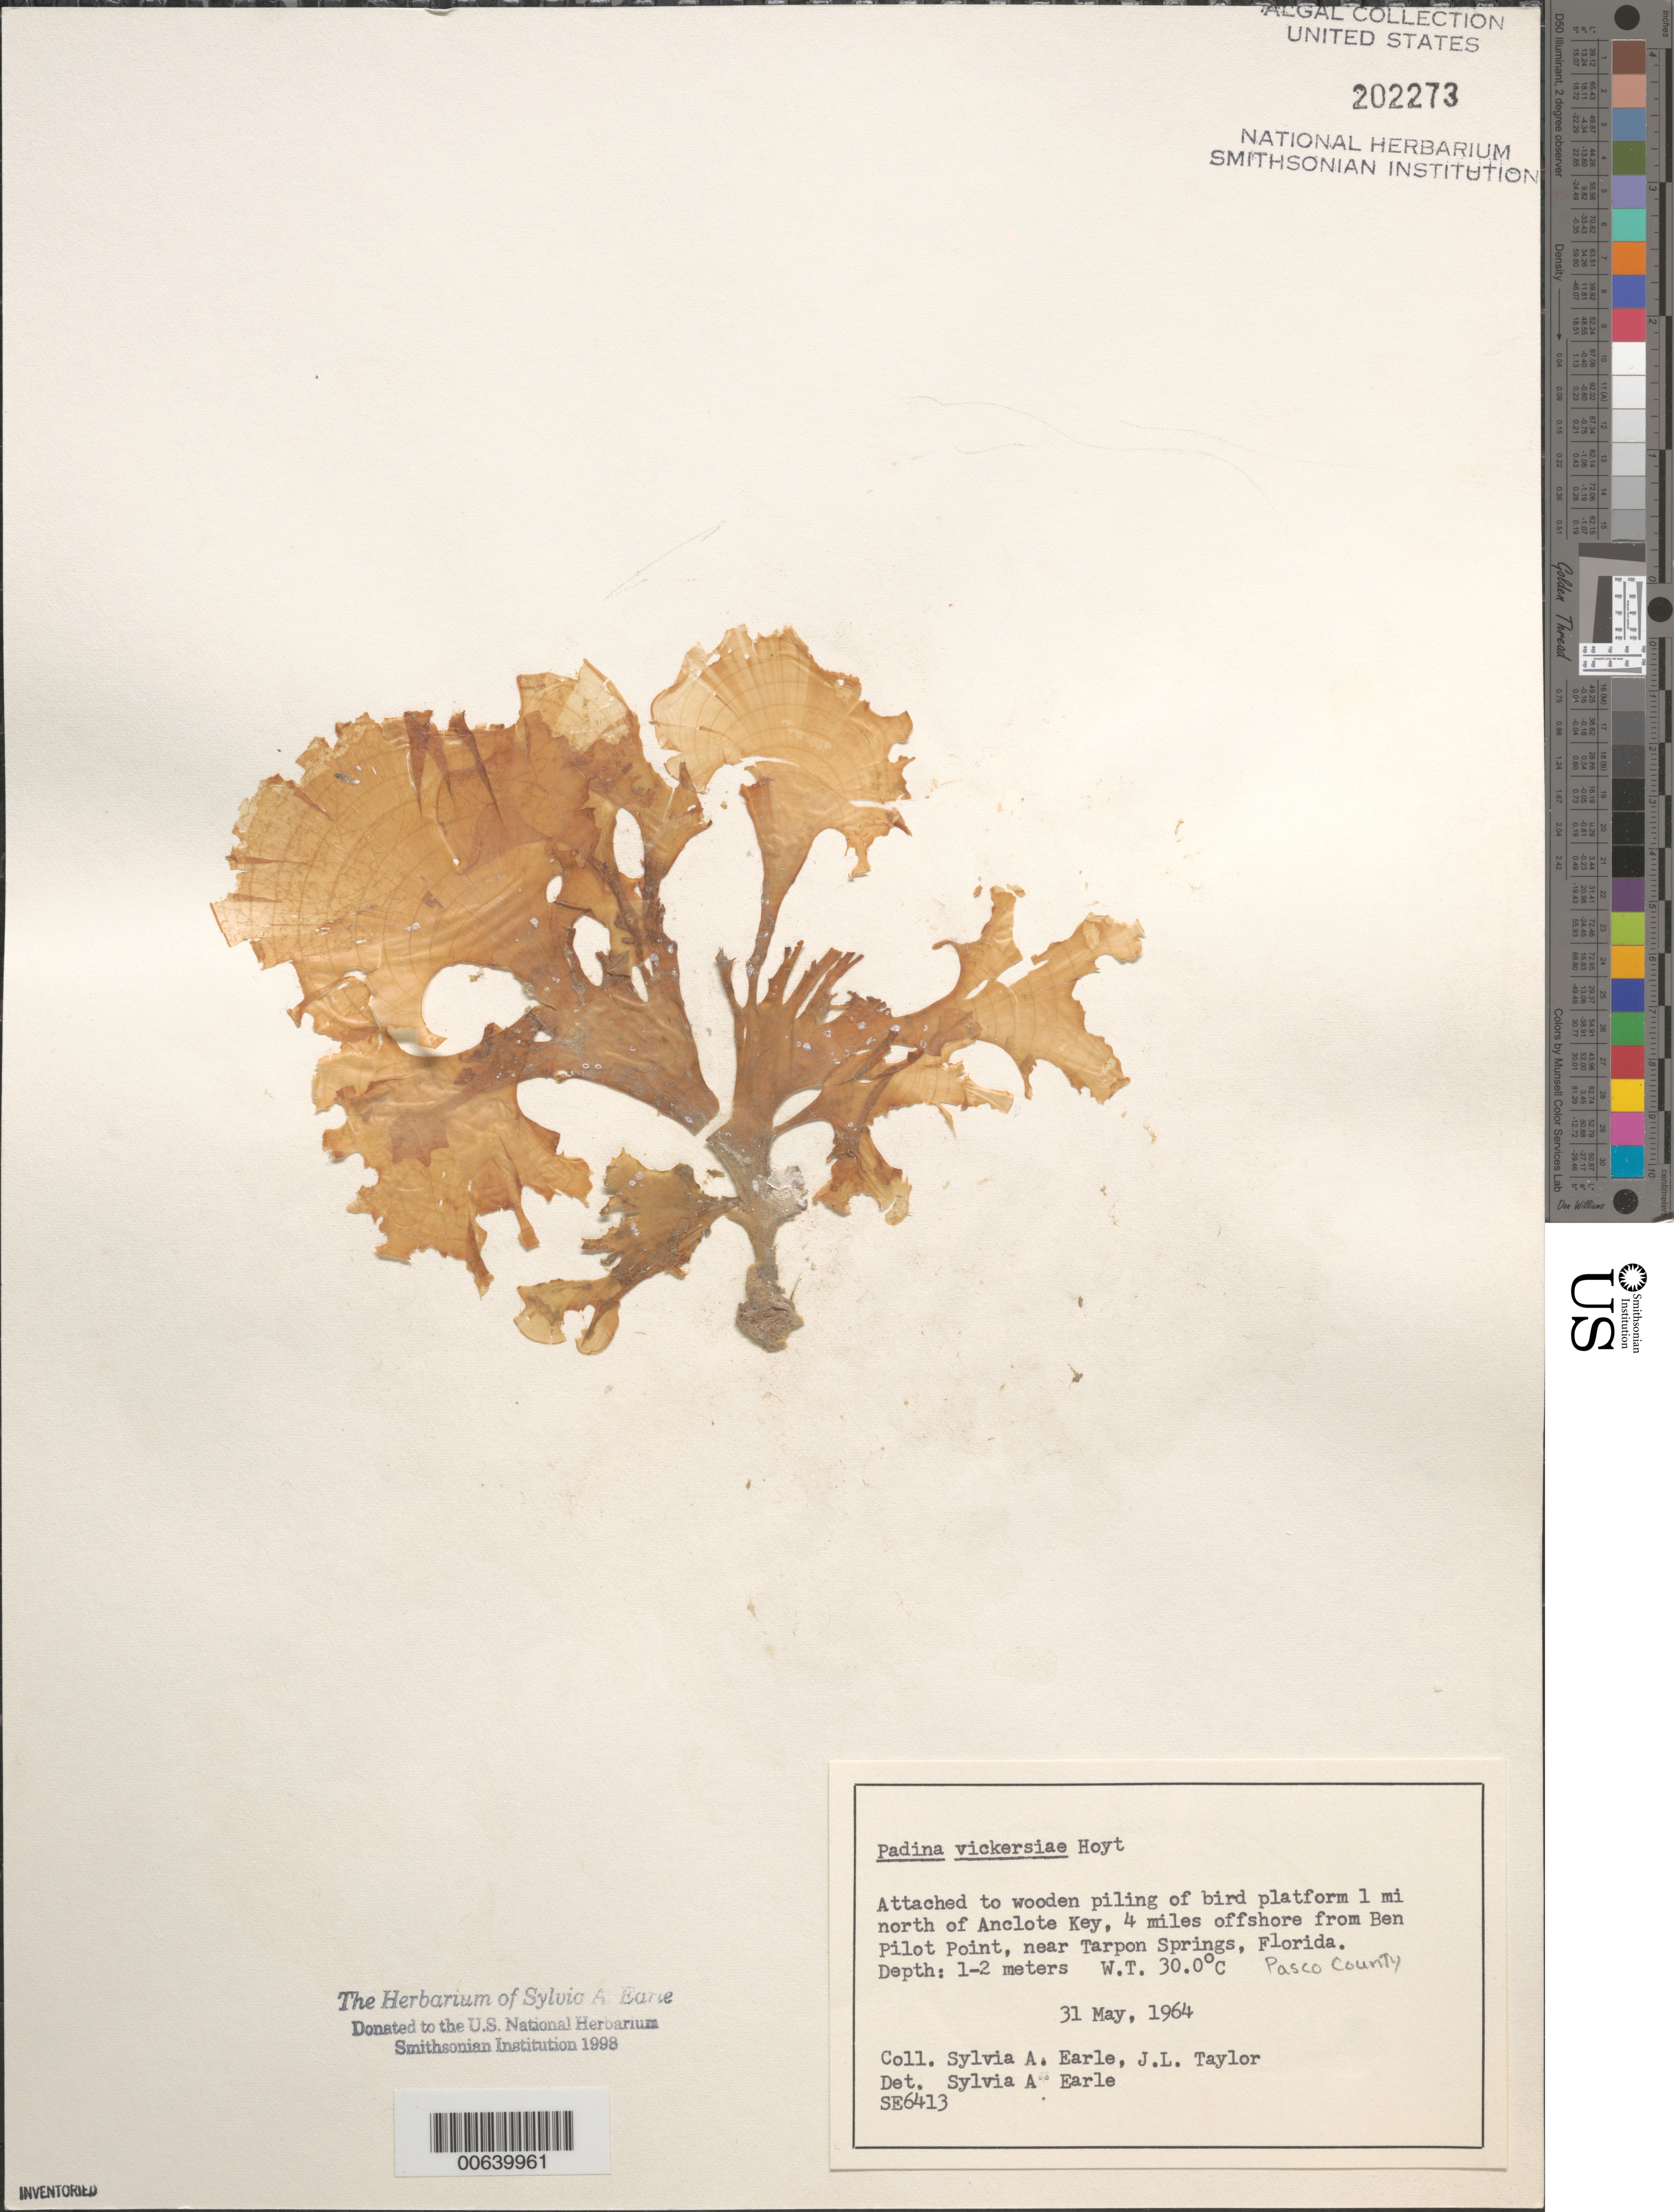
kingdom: Chromista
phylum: Ochrophyta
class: Phaeophyceae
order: Dictyotales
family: Dictyotaceae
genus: Padina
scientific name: Padina gymnospora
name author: (Kütz.) O.G. Sond.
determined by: Algae name updating Project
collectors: S. A. Earle & J. L. Taylor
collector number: SE 6413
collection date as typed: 31 May 1964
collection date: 1964-05-31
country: United States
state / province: Florida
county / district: Pasco County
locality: Bird rack 1 mile north of Anclote Key, 4 miles off Ben Pilot Point, near Tarpon Springs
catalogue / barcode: US 202273